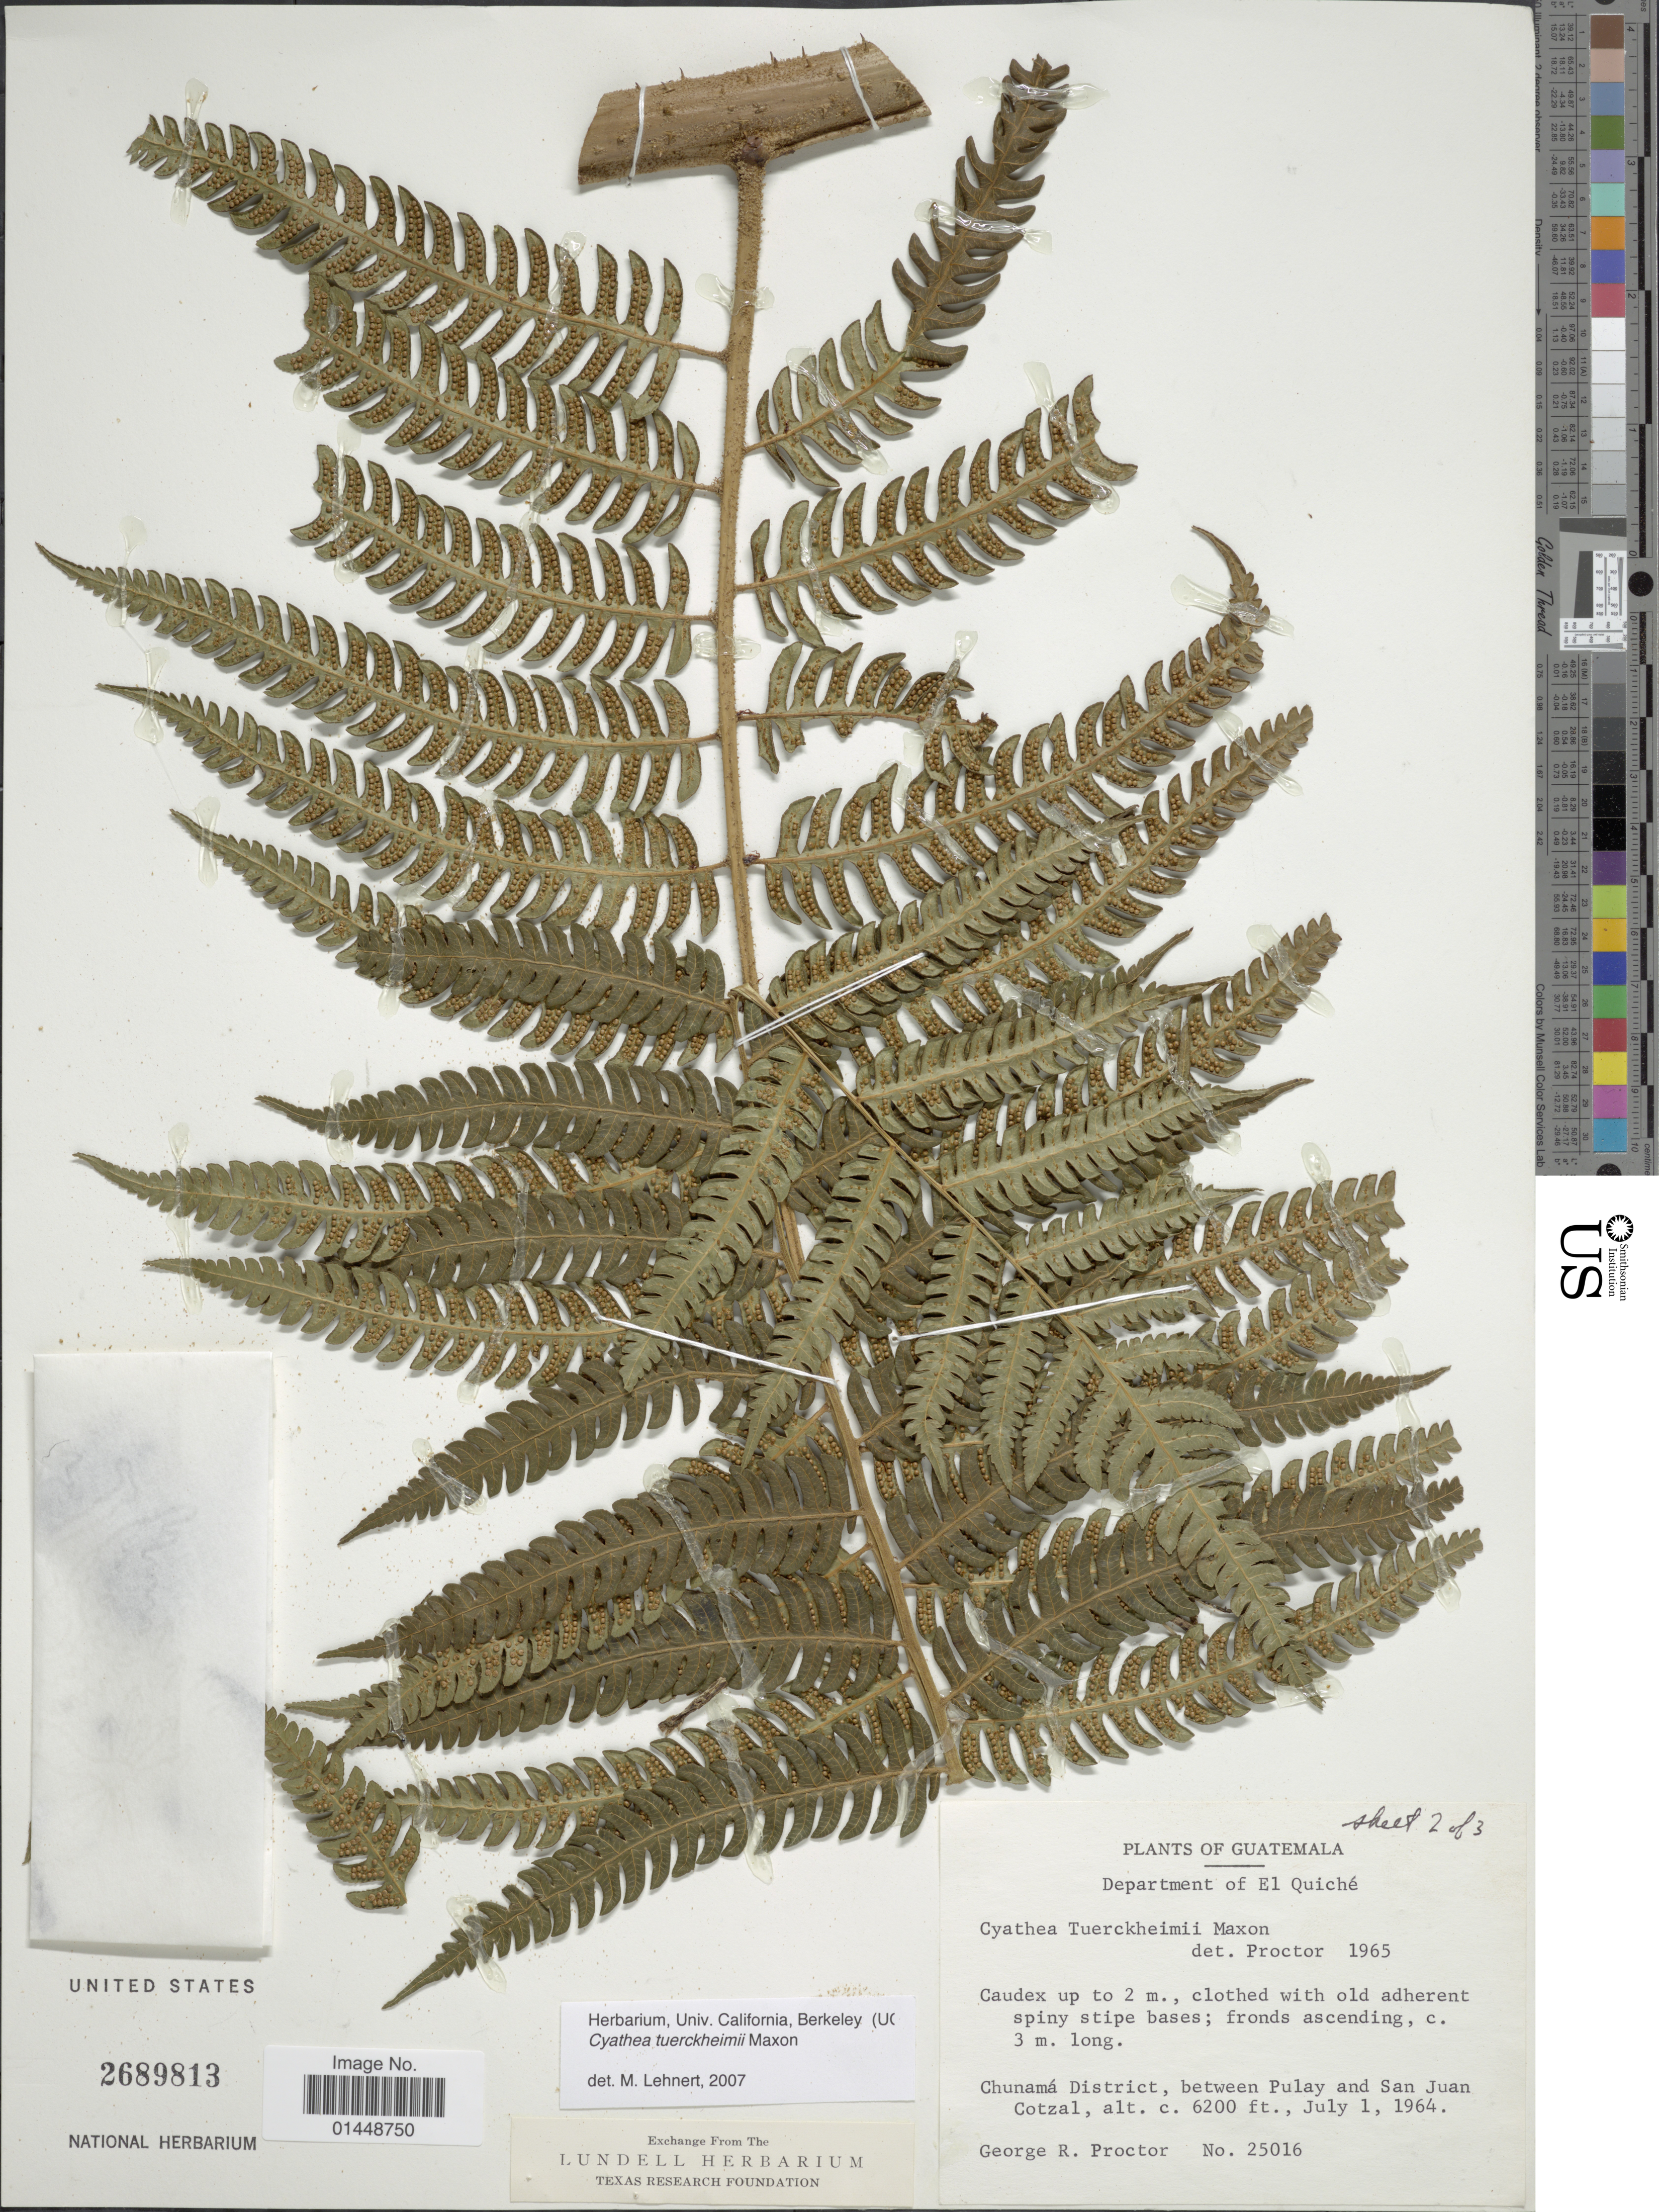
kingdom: Plantae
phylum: Tracheophyta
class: Polypodiopsida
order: Cyatheales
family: Cyatheaceae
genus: Cyathea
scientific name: Cyathea divergens var. tuerckheimii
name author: (Maxon) R.M. Tryon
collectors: G. R. Proctor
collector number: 25016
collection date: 1964-07-01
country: Guatemala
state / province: El Quiché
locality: Department of El Quiché. Chunamá District, between Pulay and San Juan Cotzal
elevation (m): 1890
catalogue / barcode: US 2689813